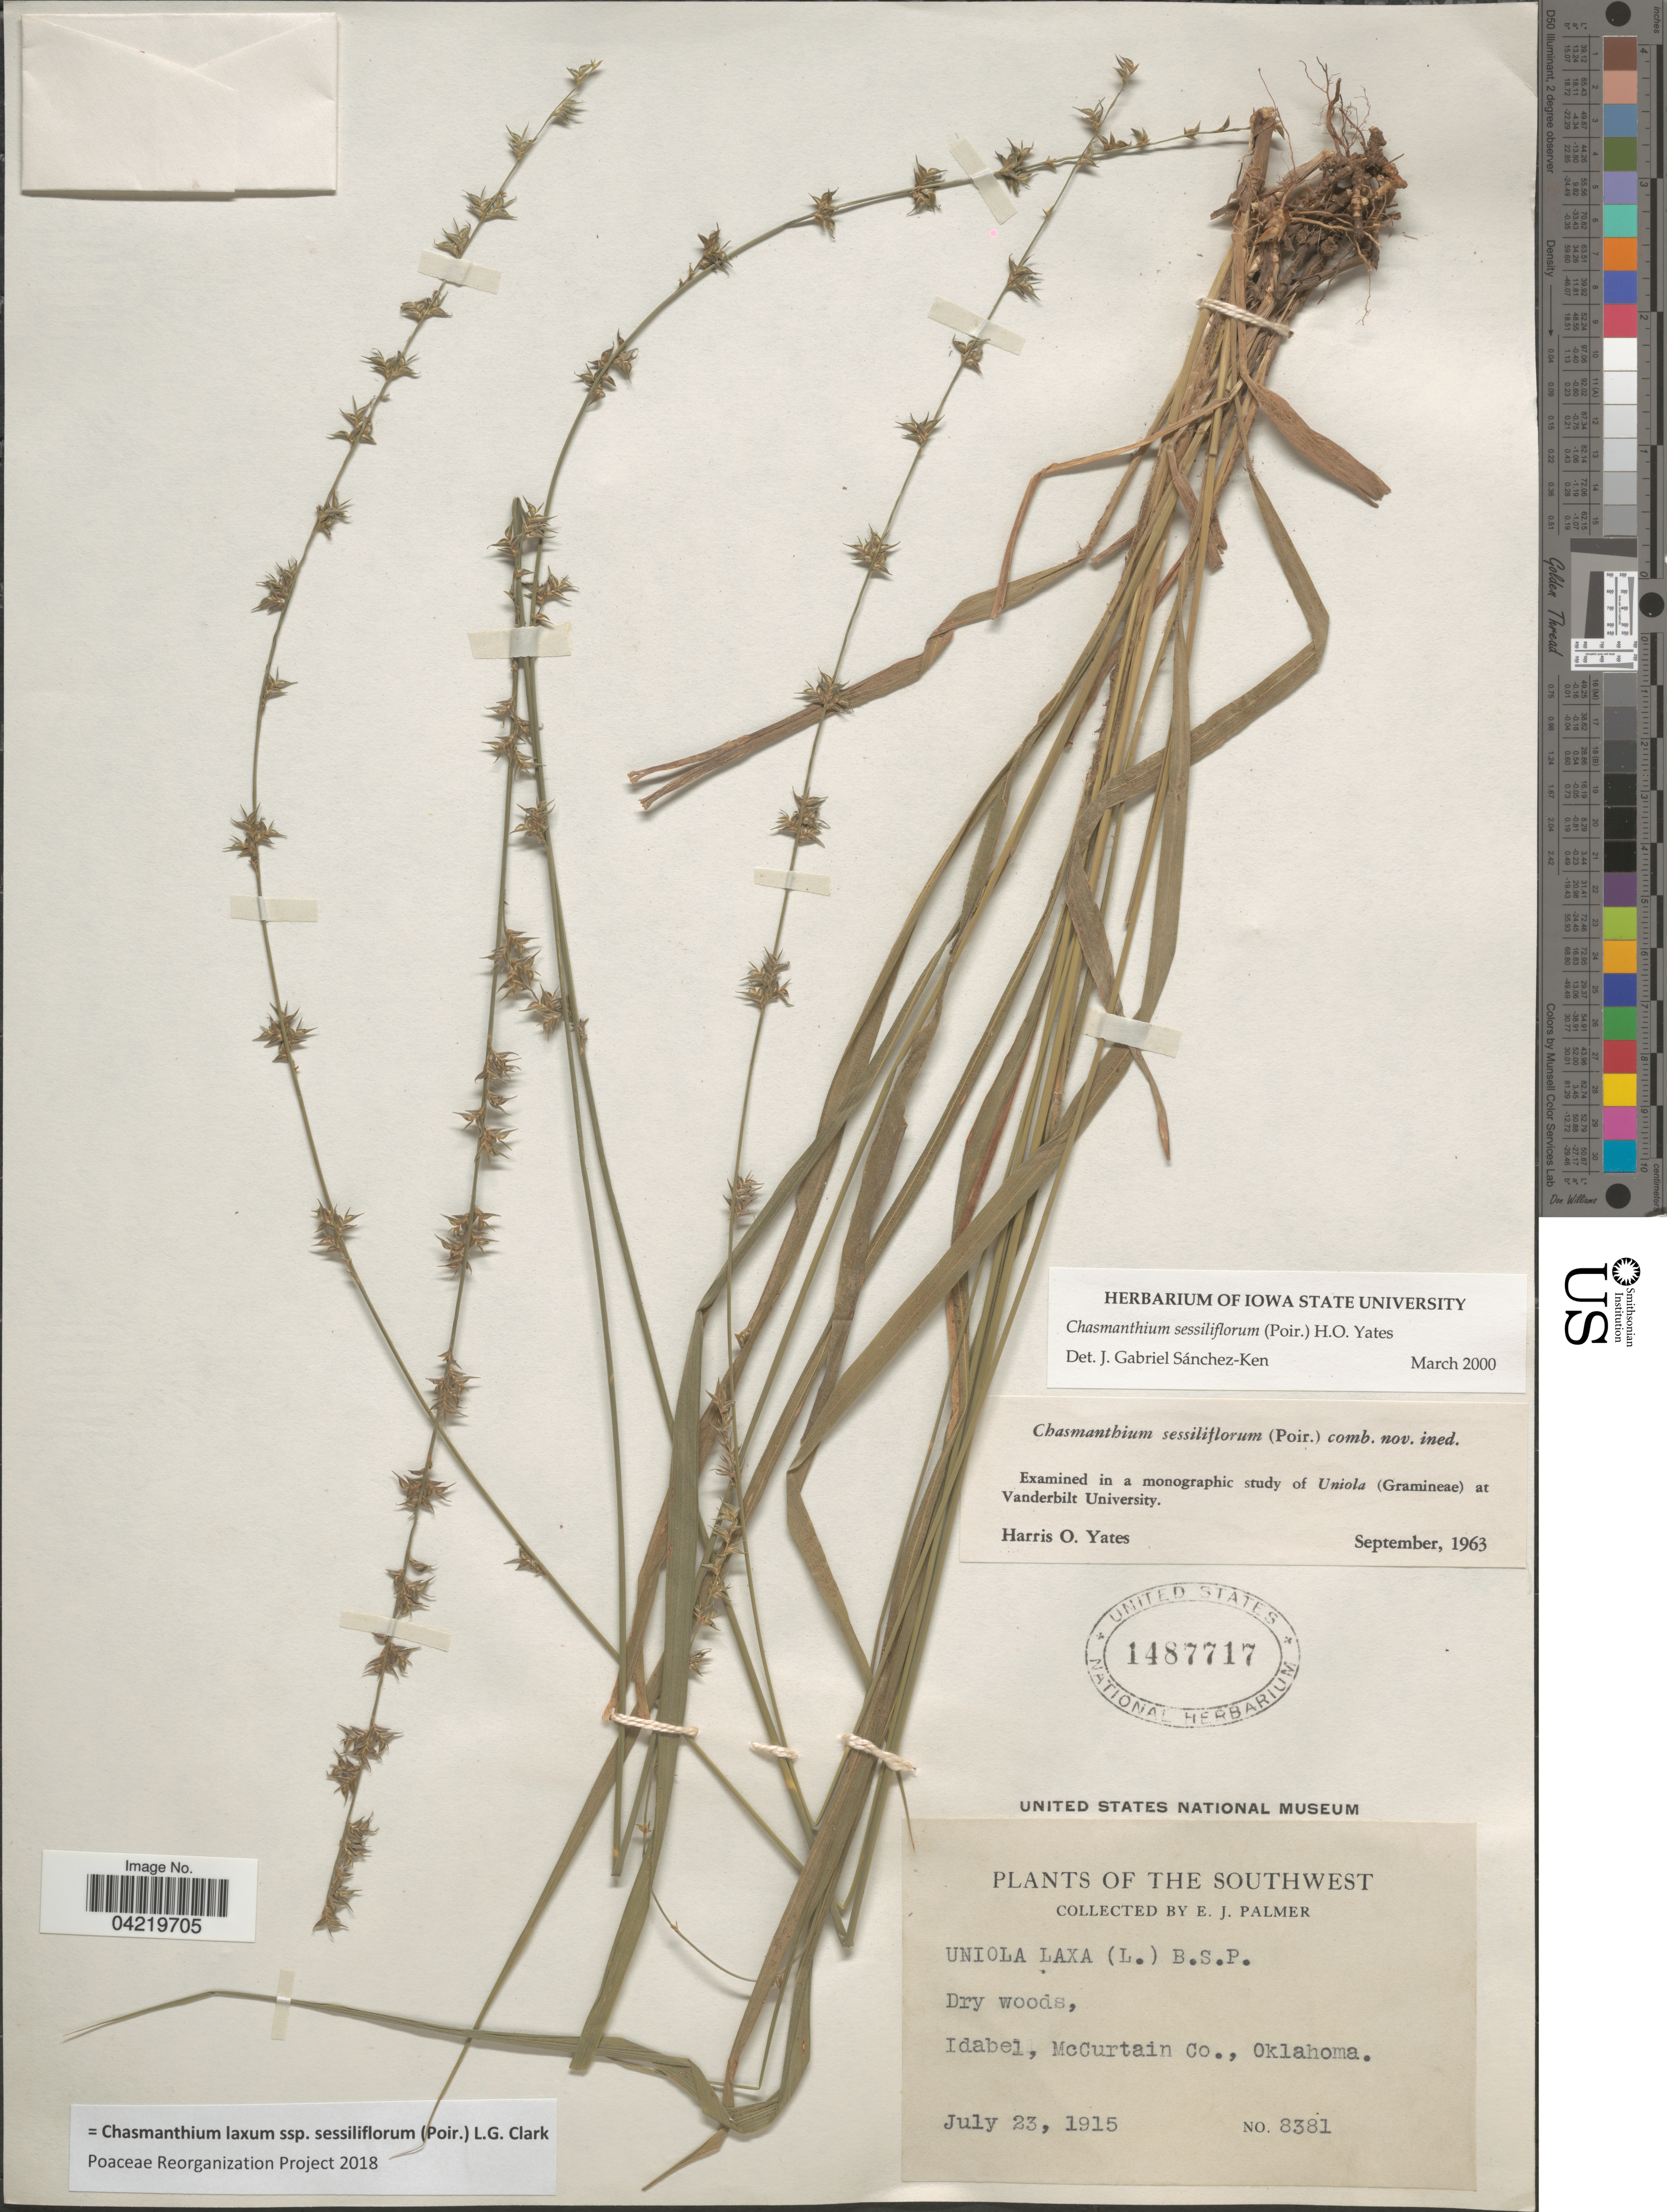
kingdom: Plantae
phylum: Tracheophyta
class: Liliopsida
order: Poales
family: Poaceae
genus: Chasmanthium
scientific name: Chasmanthium laxum subsp. sessiliflorum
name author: (L.) H.O. Yates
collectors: E. J. Palmer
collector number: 8381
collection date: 1915-07-23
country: United States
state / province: Oklahoma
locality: The Southwest. Dry woods, Idabel, McCurtain Co.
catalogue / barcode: US 1487717